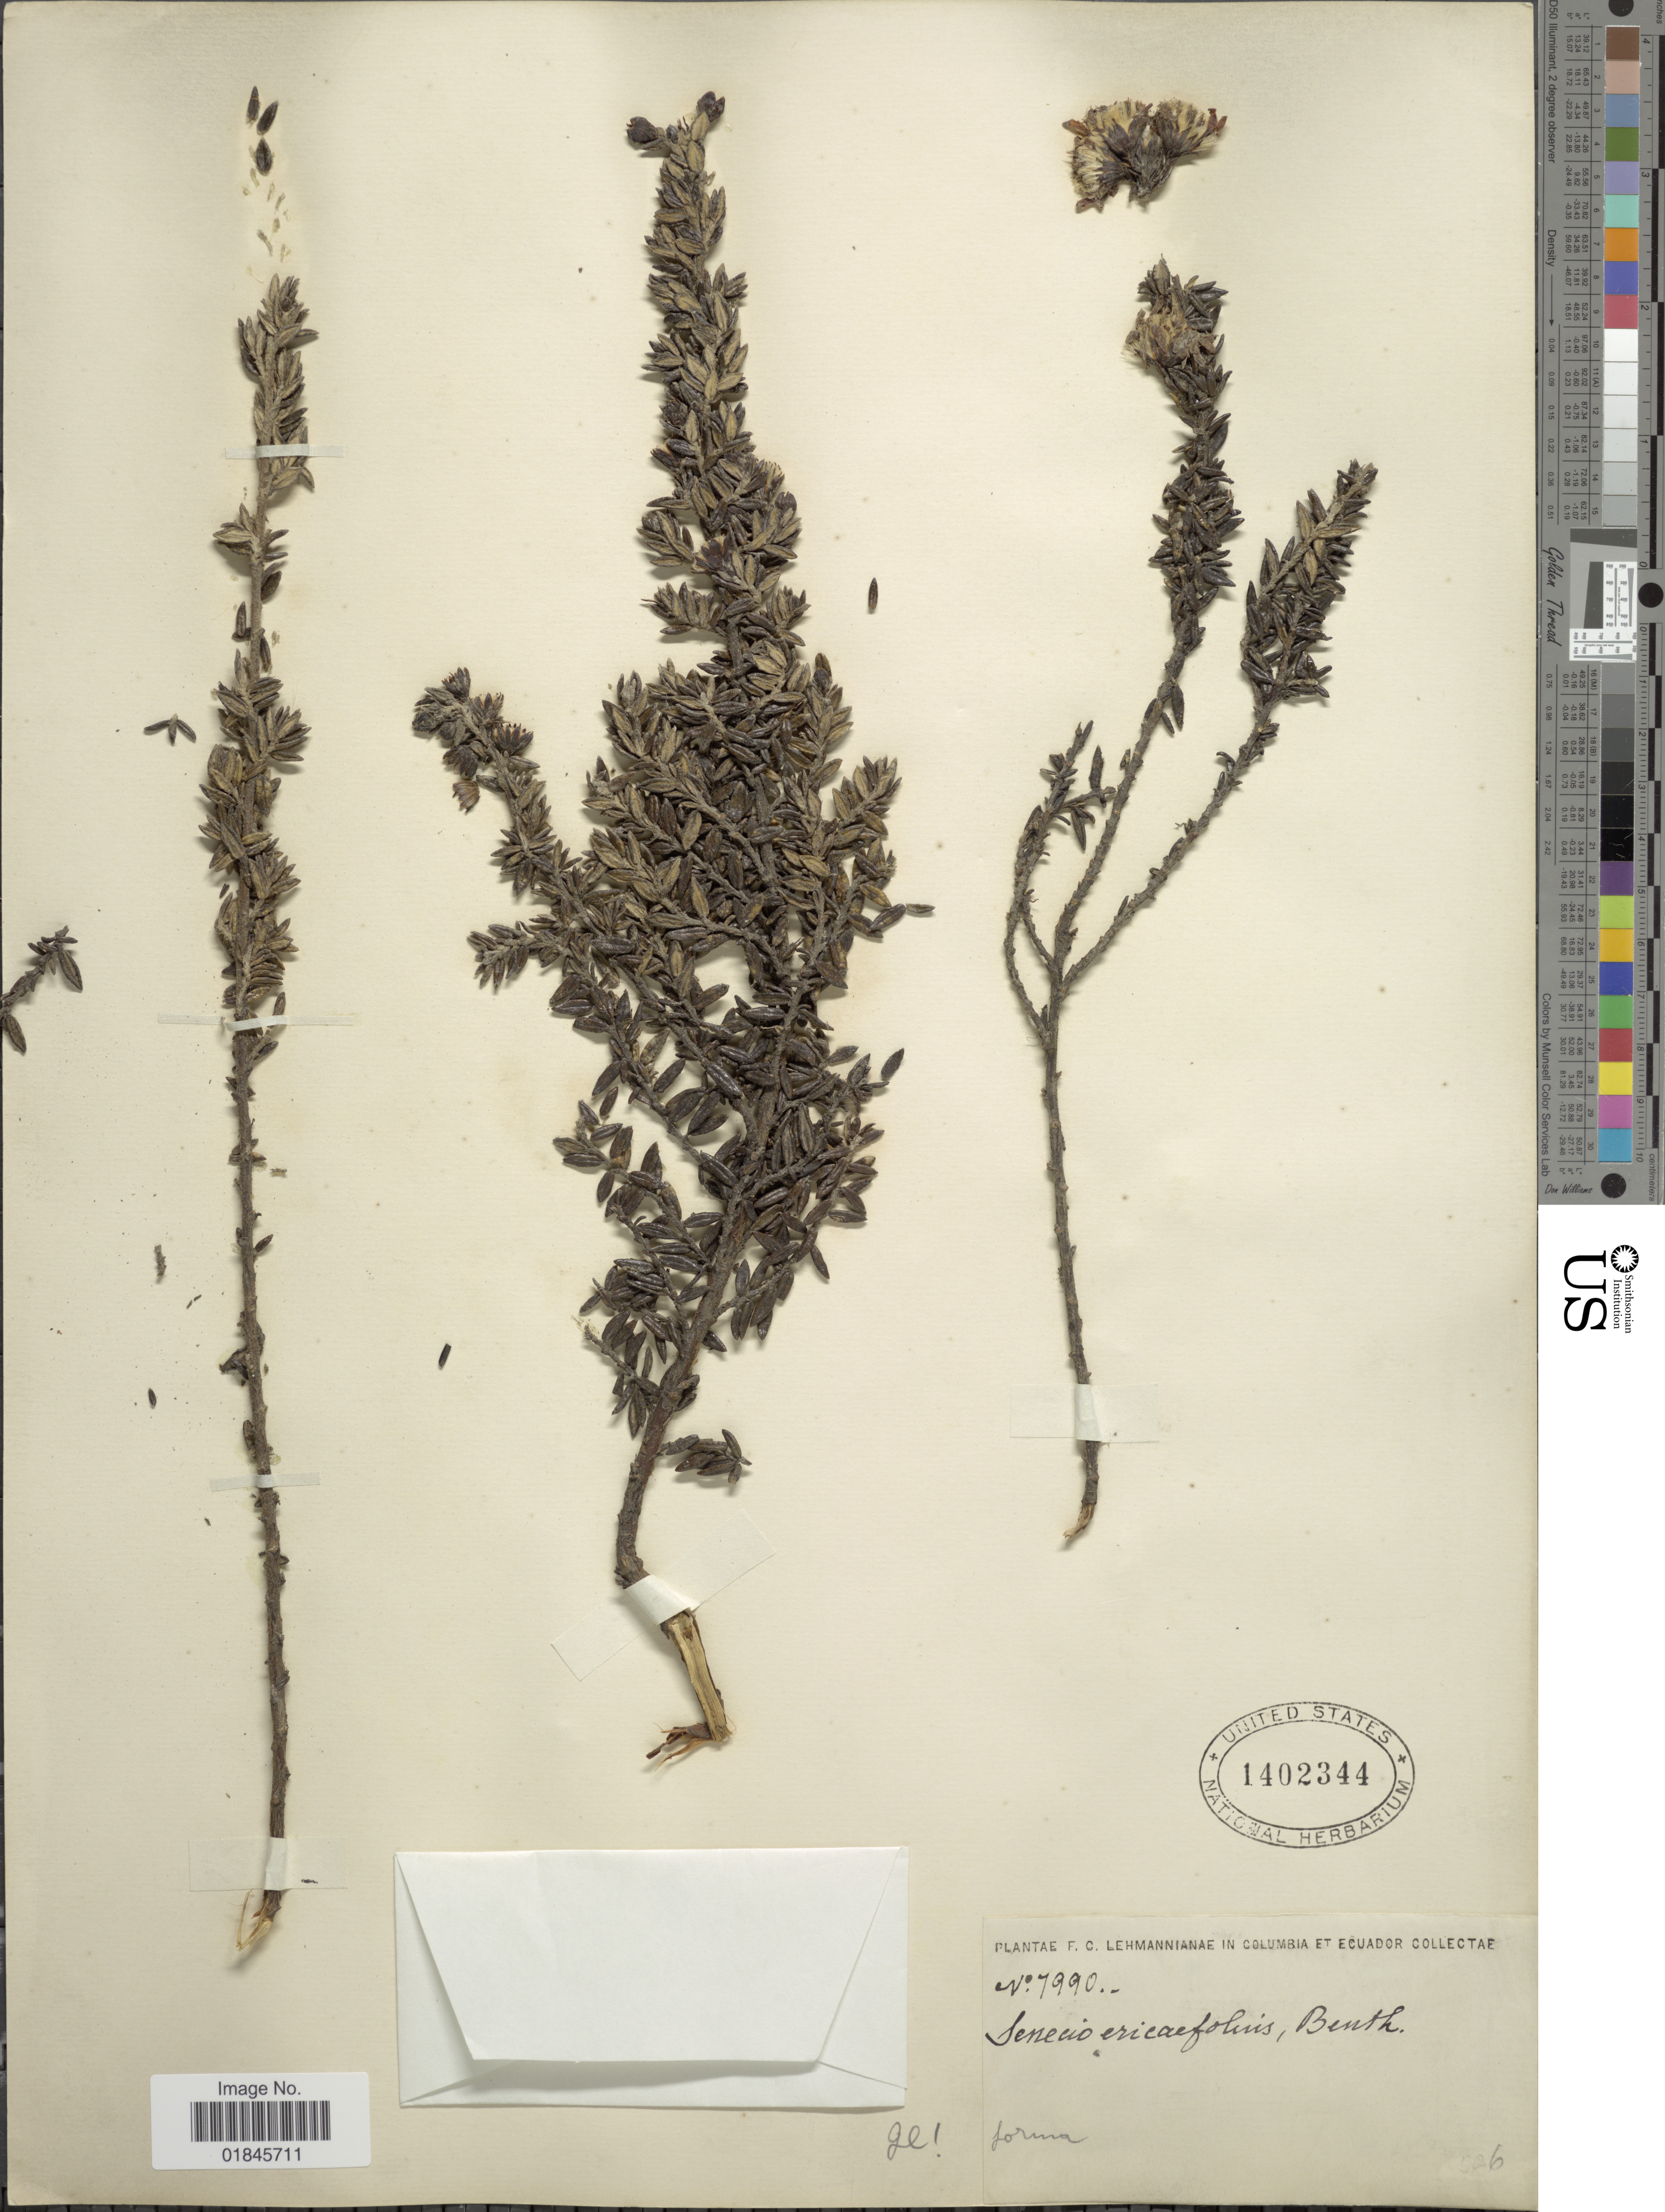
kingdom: Plantae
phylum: Tracheophyta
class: Magnoliopsida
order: Asterales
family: Asteraceae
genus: Pentacalia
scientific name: Pentacalia peruviana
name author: (Pers.) Cuatrec.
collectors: F. C. Lehmann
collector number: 7990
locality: Columbia et Ecuador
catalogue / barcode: US 1402344